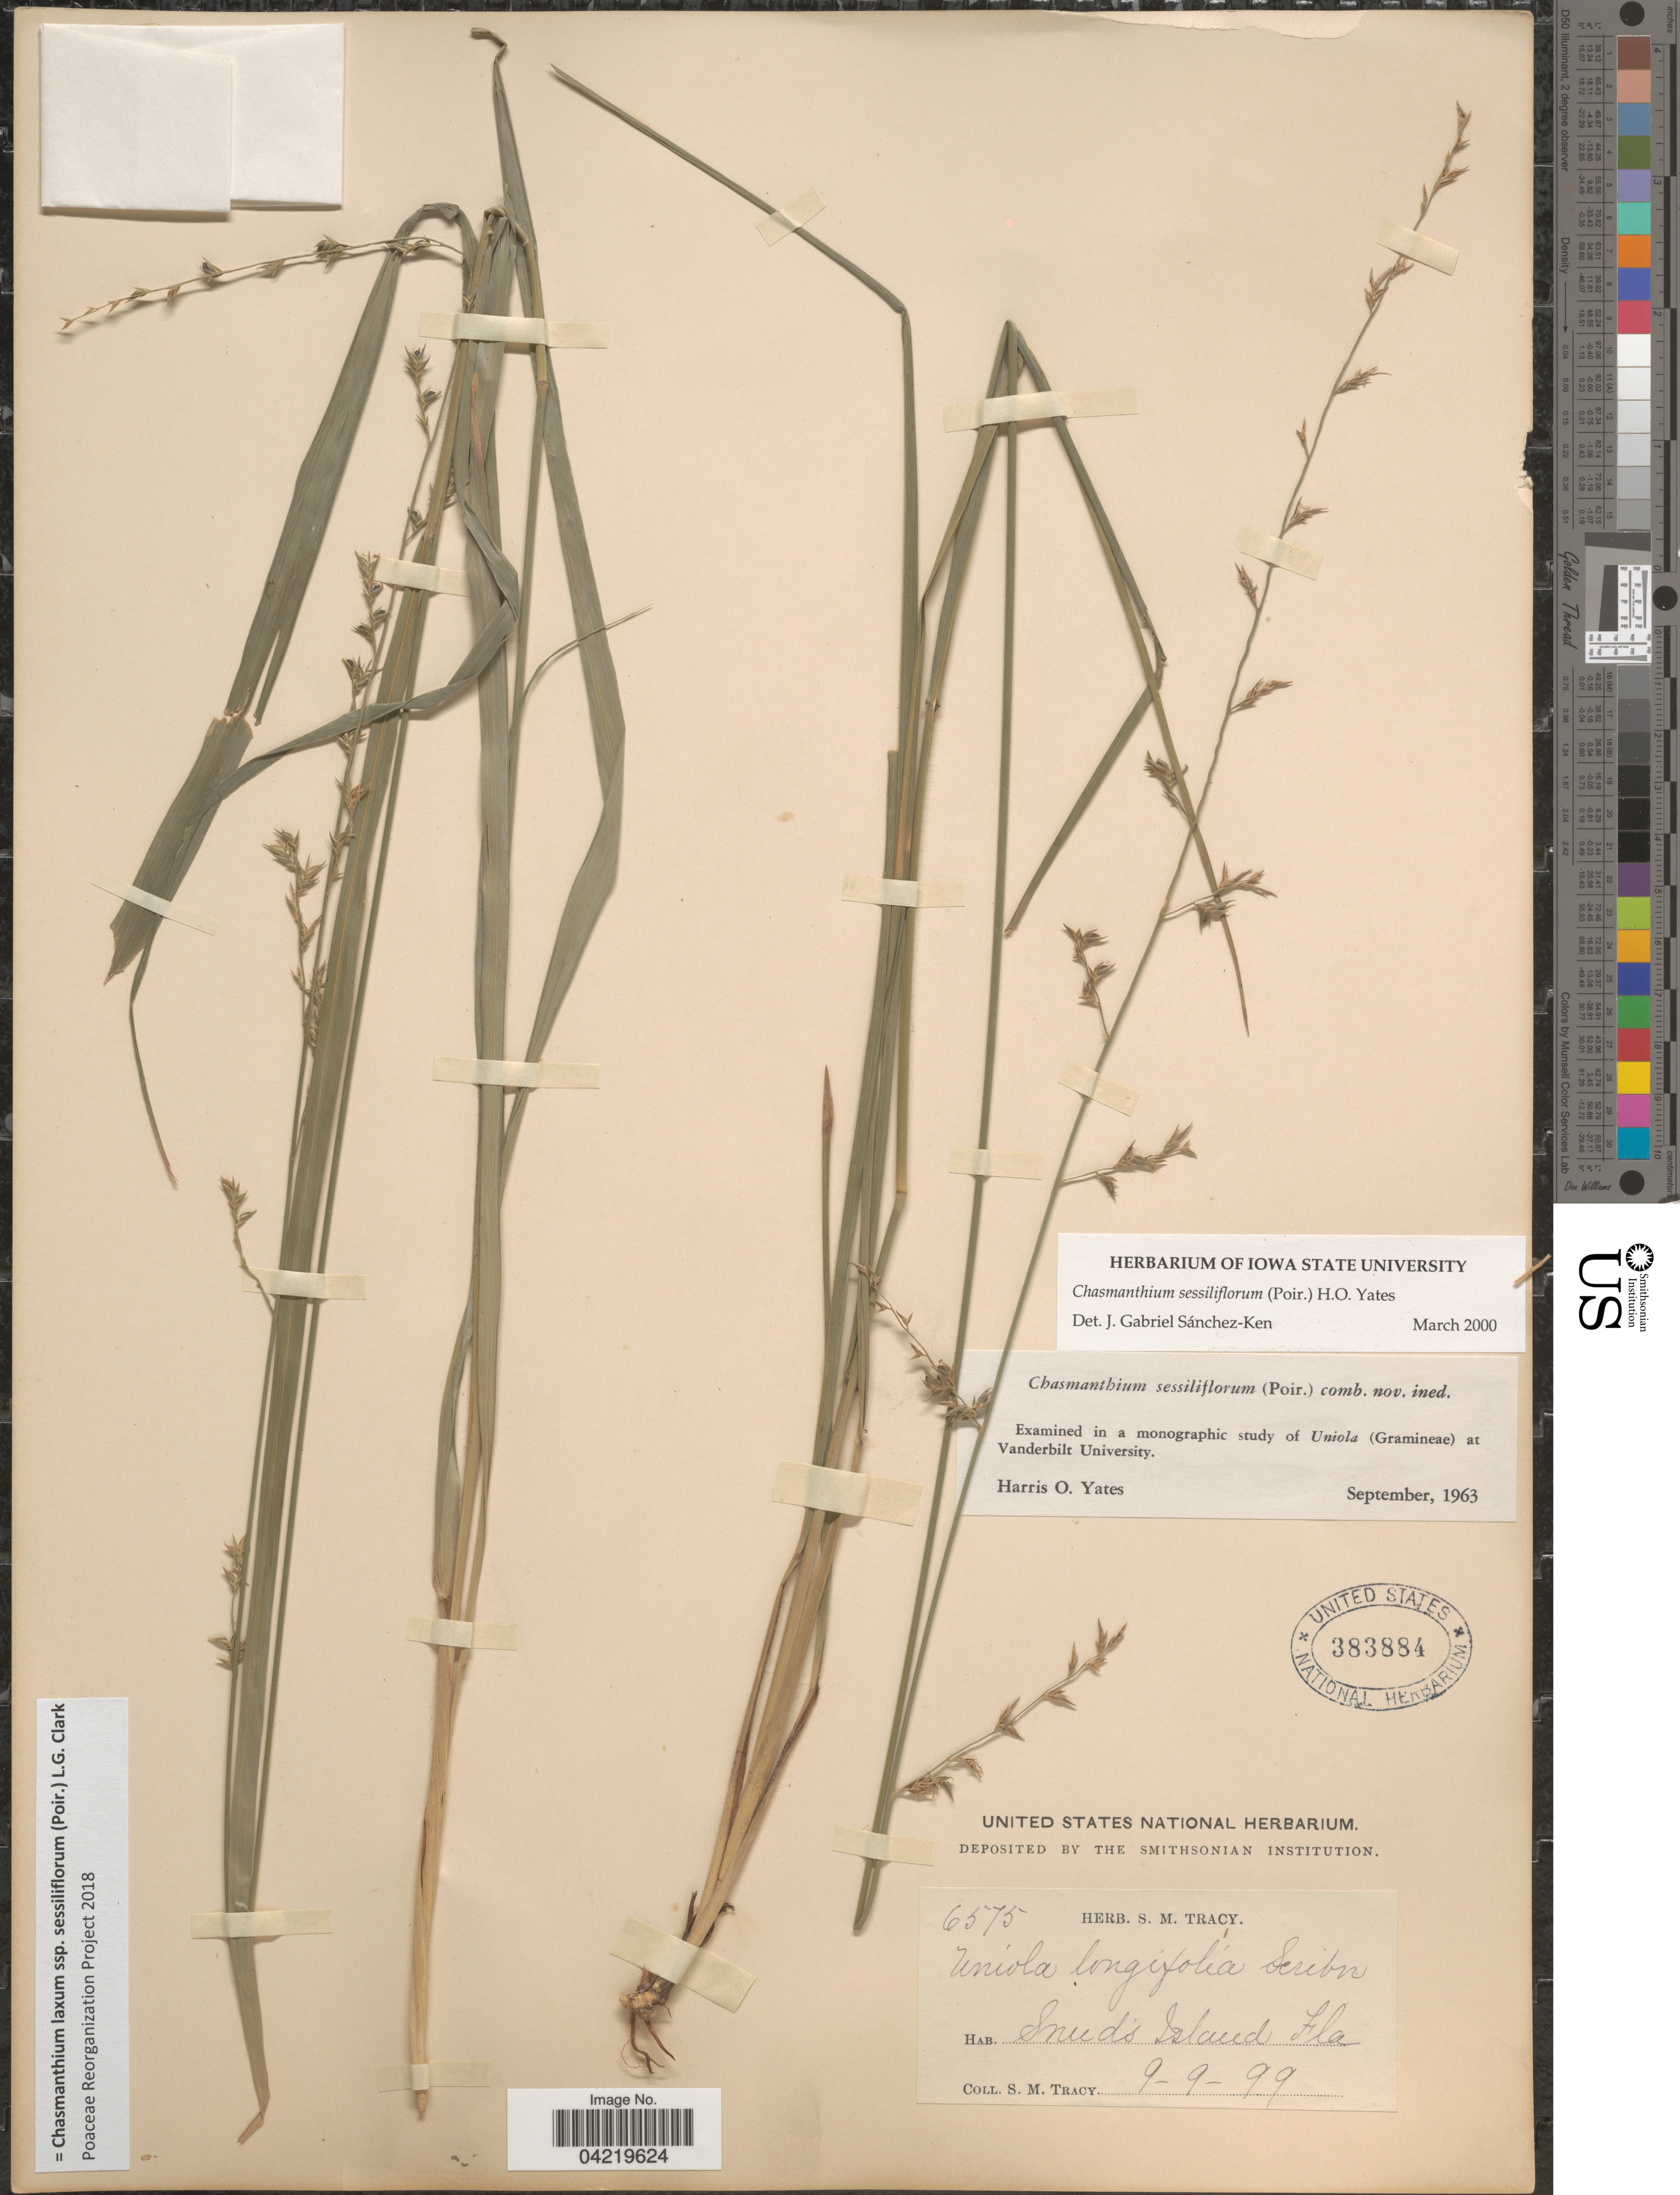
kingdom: Plantae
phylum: Tracheophyta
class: Liliopsida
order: Poales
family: Poaceae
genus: Chasmanthium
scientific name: Chasmanthium laxum subsp. sessiliflorum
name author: (L.) H.O. Yates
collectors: S. M. Tracy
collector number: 6575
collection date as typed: Transcribed d/m/y: 9/9/99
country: United States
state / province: Florida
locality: Sneeds Island.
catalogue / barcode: US 383884